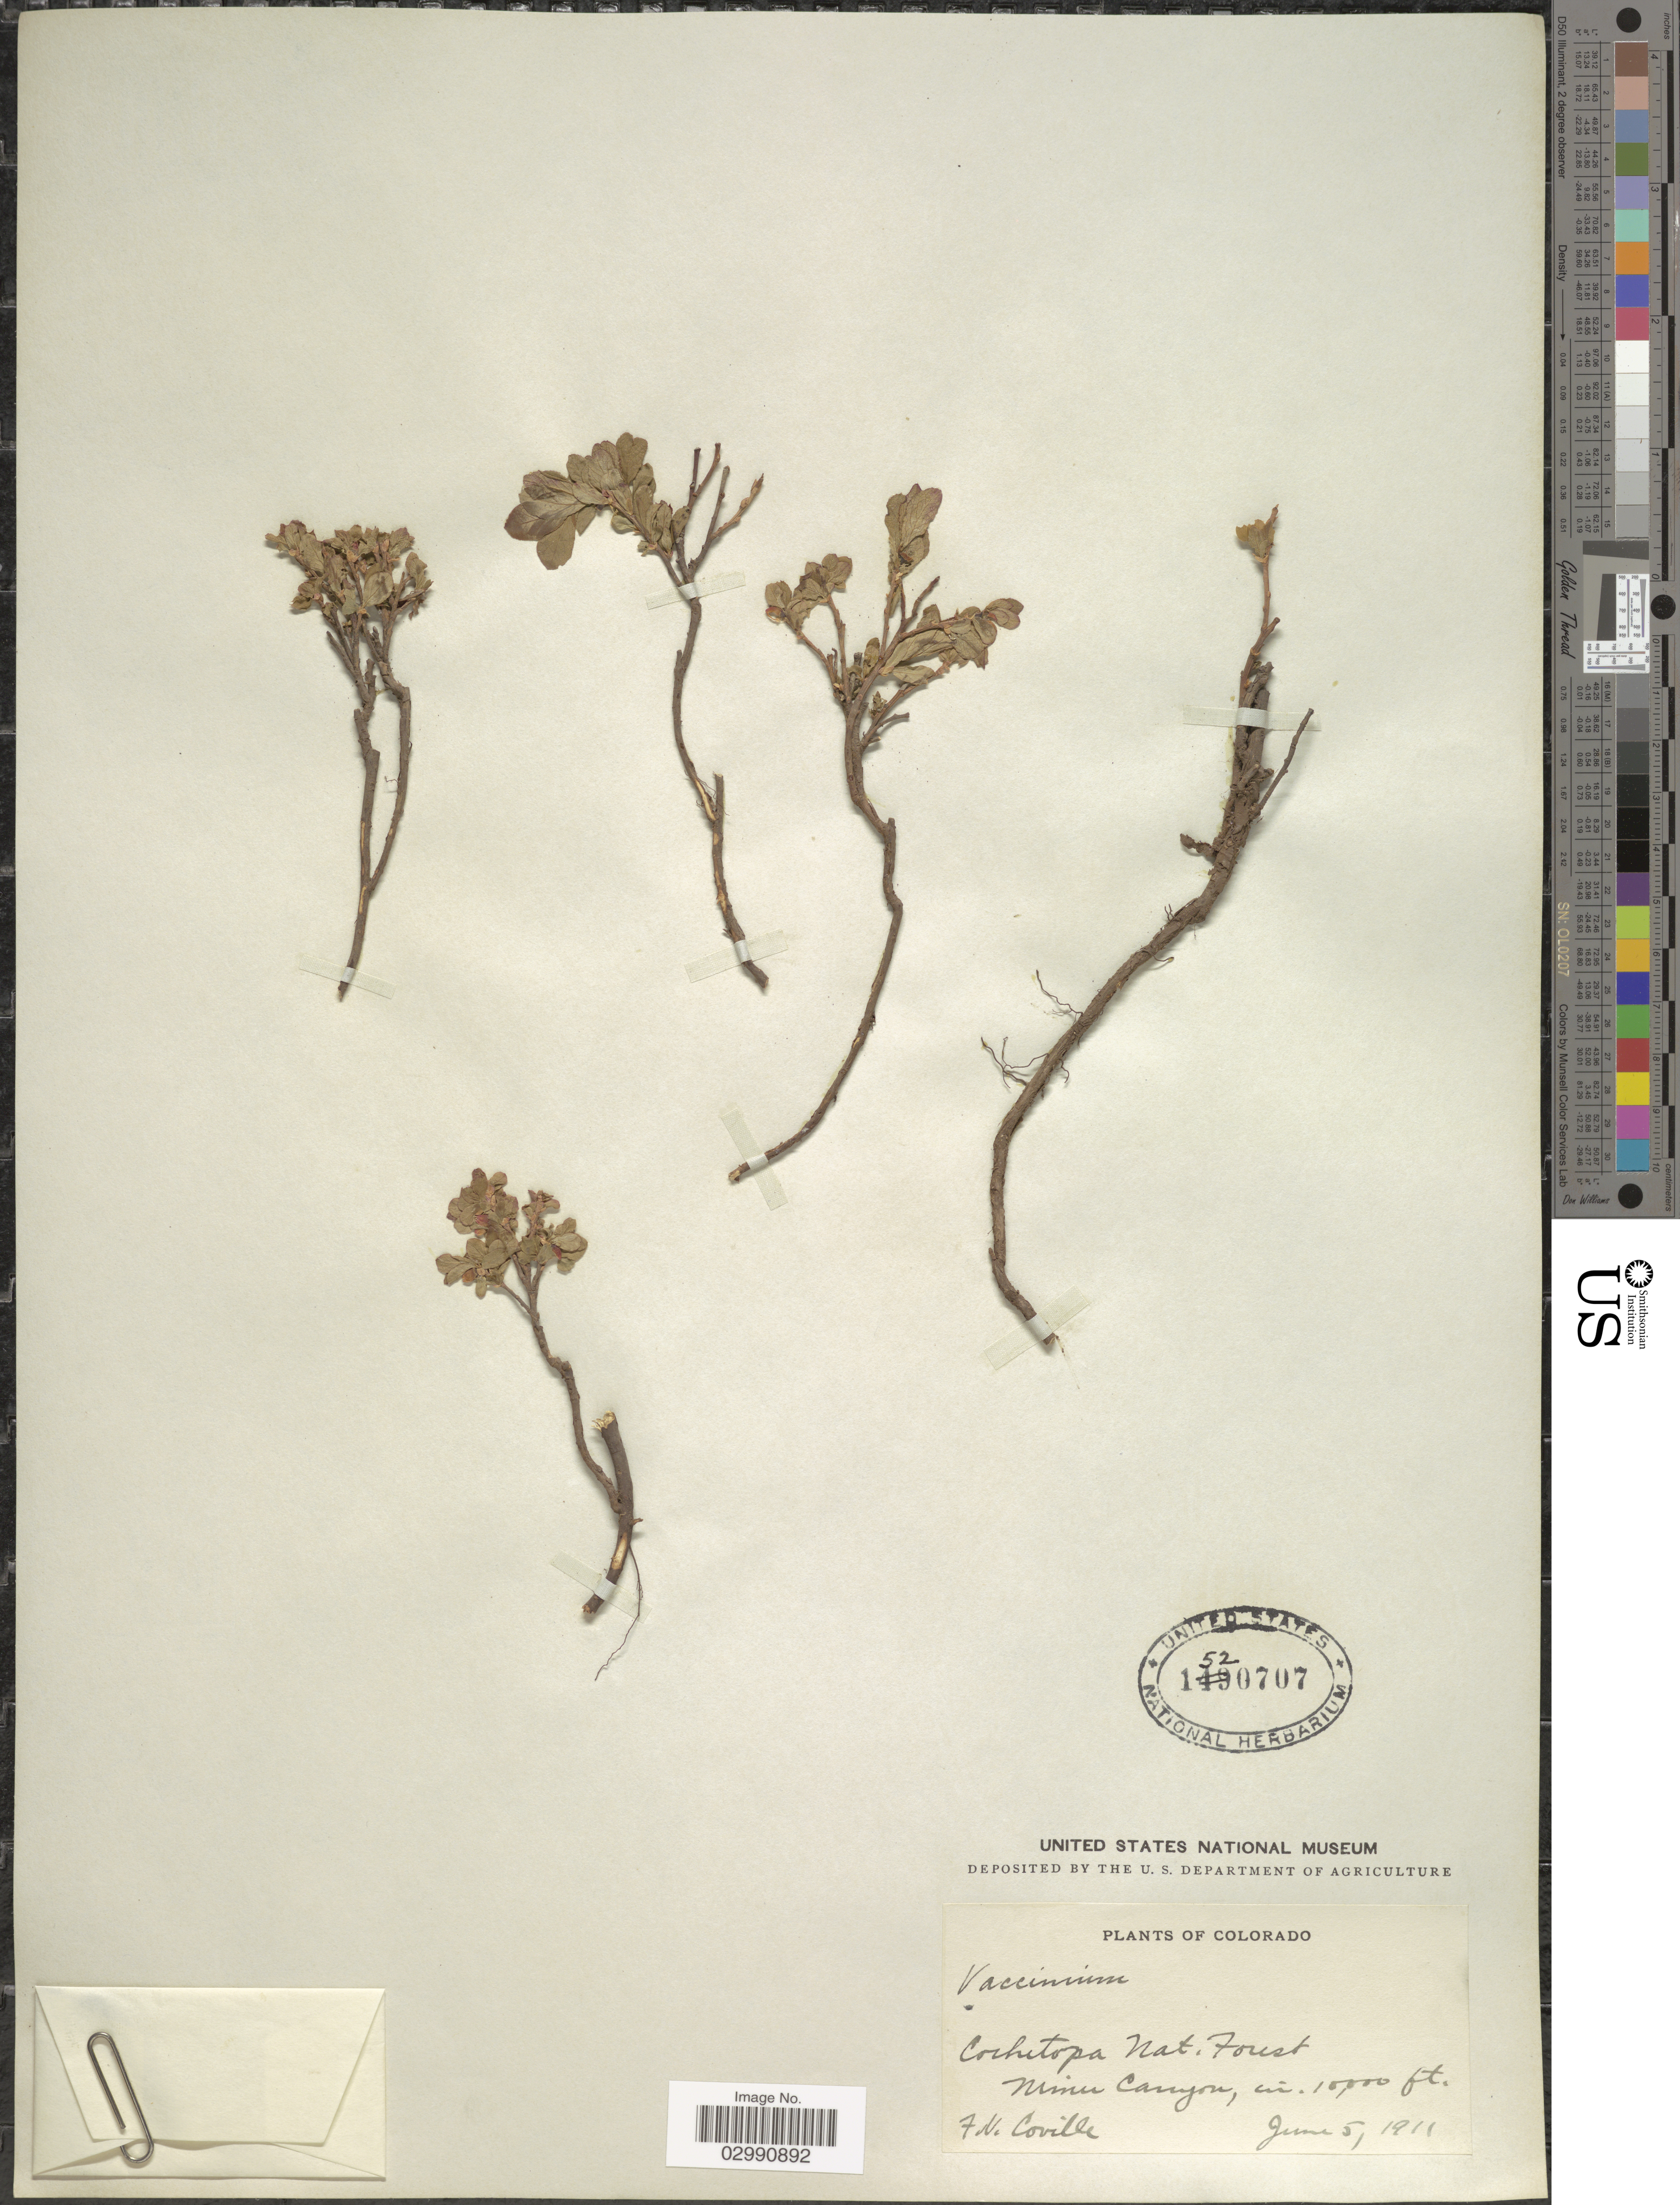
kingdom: Plantae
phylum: Tracheophyta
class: Magnoliopsida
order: Ericales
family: Ericaceae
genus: Vaccinium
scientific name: Vaccinium sp.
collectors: F. V. Coville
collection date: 1911-06-05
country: United States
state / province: Colorado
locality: Cochitopa Nat. Forest. Miner Canyon.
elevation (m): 3048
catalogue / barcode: US 1520707